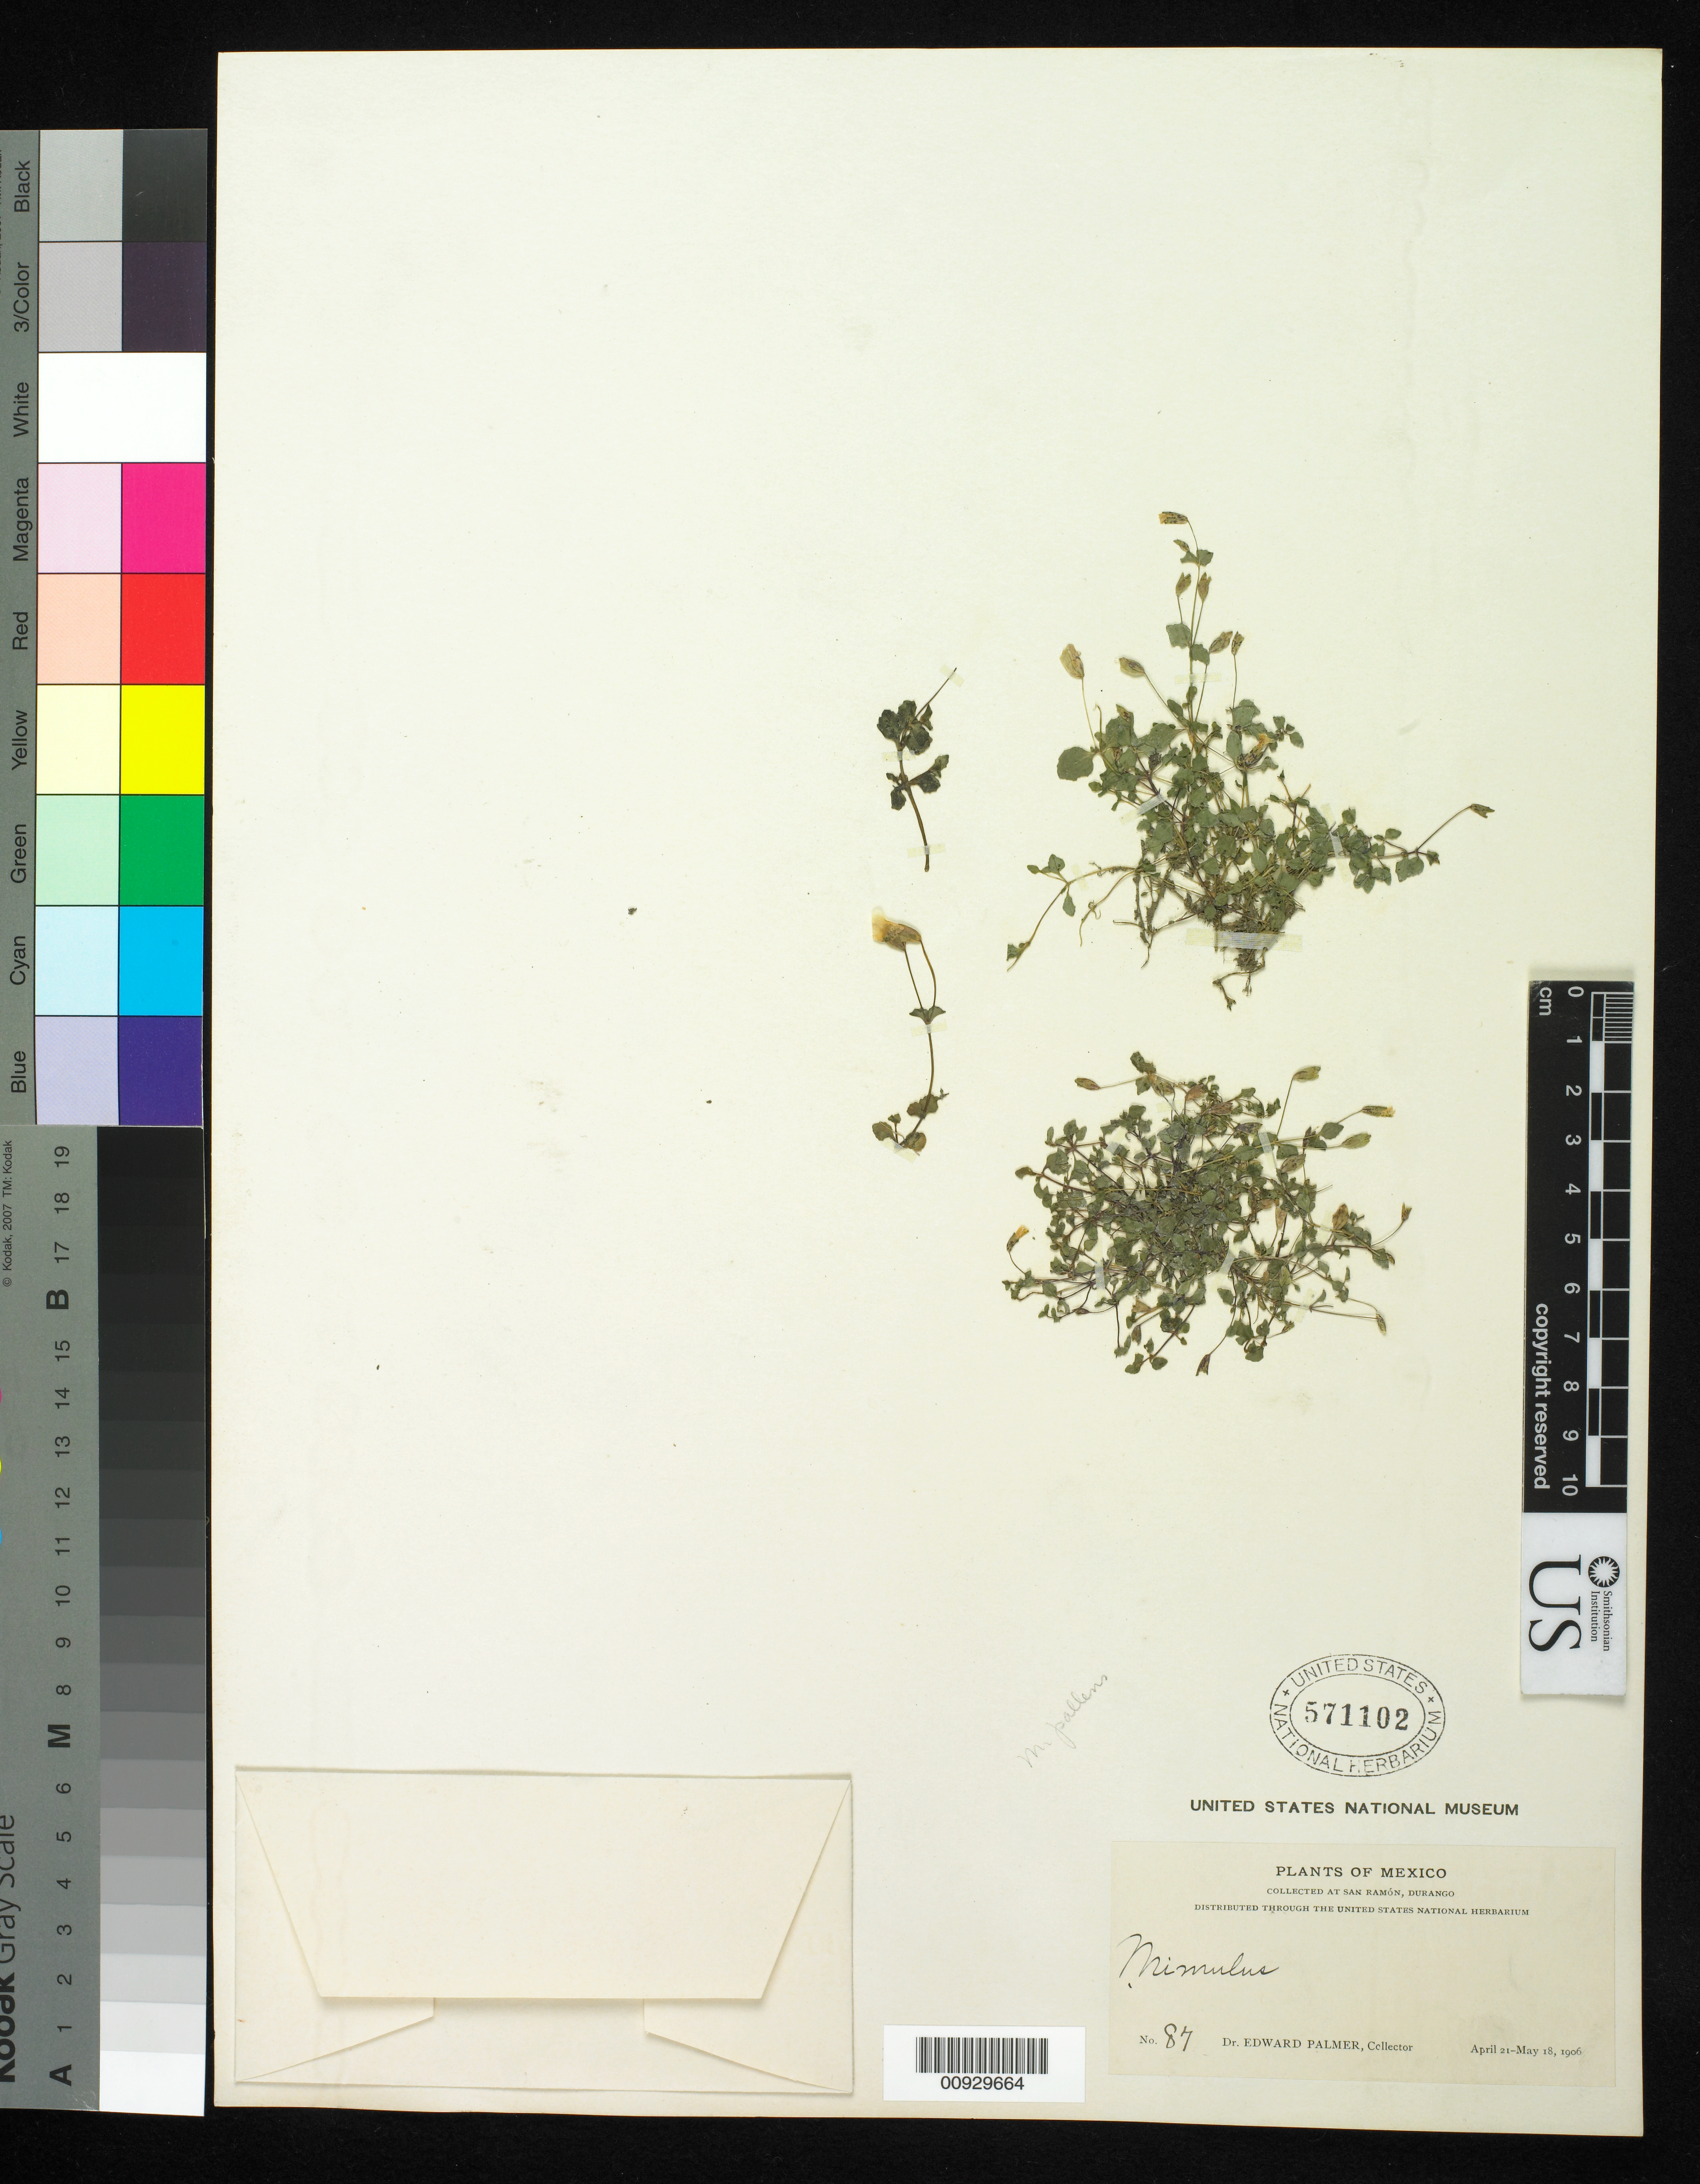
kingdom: Plantae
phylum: Tracheophyta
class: Magnoliopsida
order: Lamiales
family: Phrymaceae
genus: Mimulus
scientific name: Mimulus pallens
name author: Greene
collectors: E. Palmer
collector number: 87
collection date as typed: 21 Apr 1906 to 18 May 1906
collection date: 1906-04-21/1906-05-18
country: Mexico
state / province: Durango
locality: San Ramón.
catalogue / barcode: US 571102